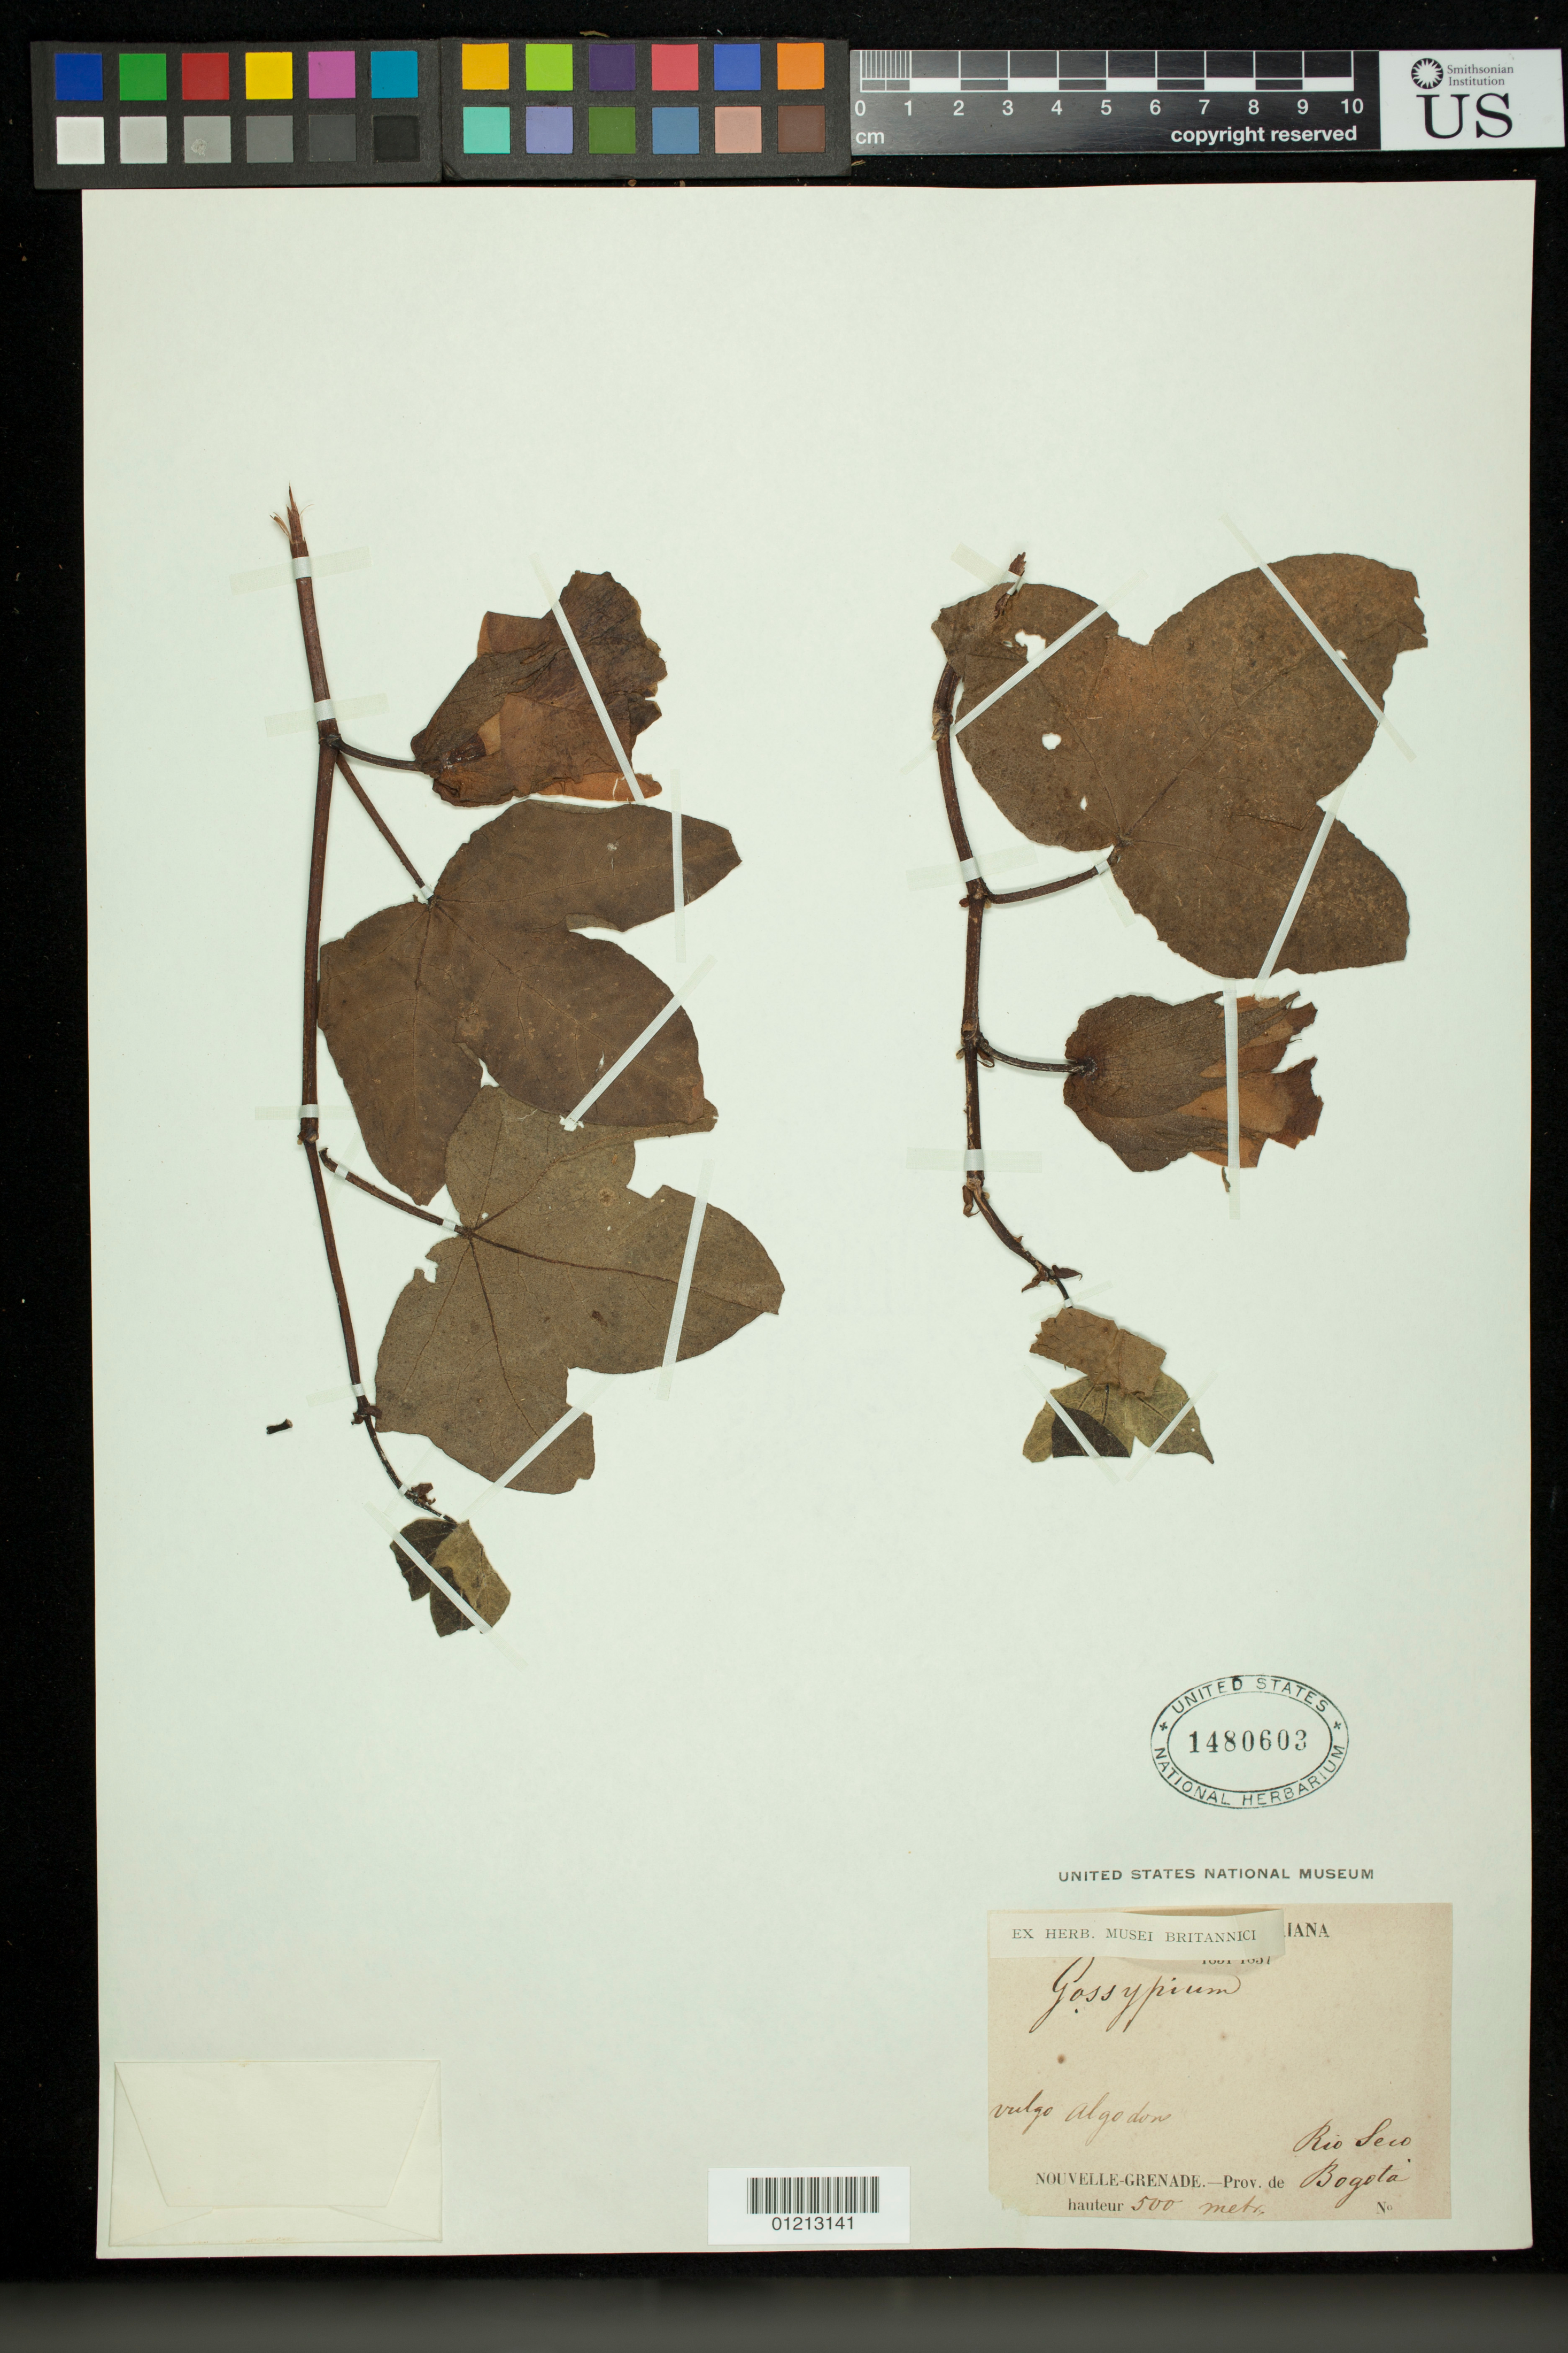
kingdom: Plantae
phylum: Tracheophyta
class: Magnoliopsida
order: Malvales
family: Malvaceae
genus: Gossypium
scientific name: Gossypium sp.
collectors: J. J. Triana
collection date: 1851/1857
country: Colombia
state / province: Bogota D.C.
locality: Nouvelle-Grenade. Rio Seco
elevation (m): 500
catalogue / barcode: US 1480603